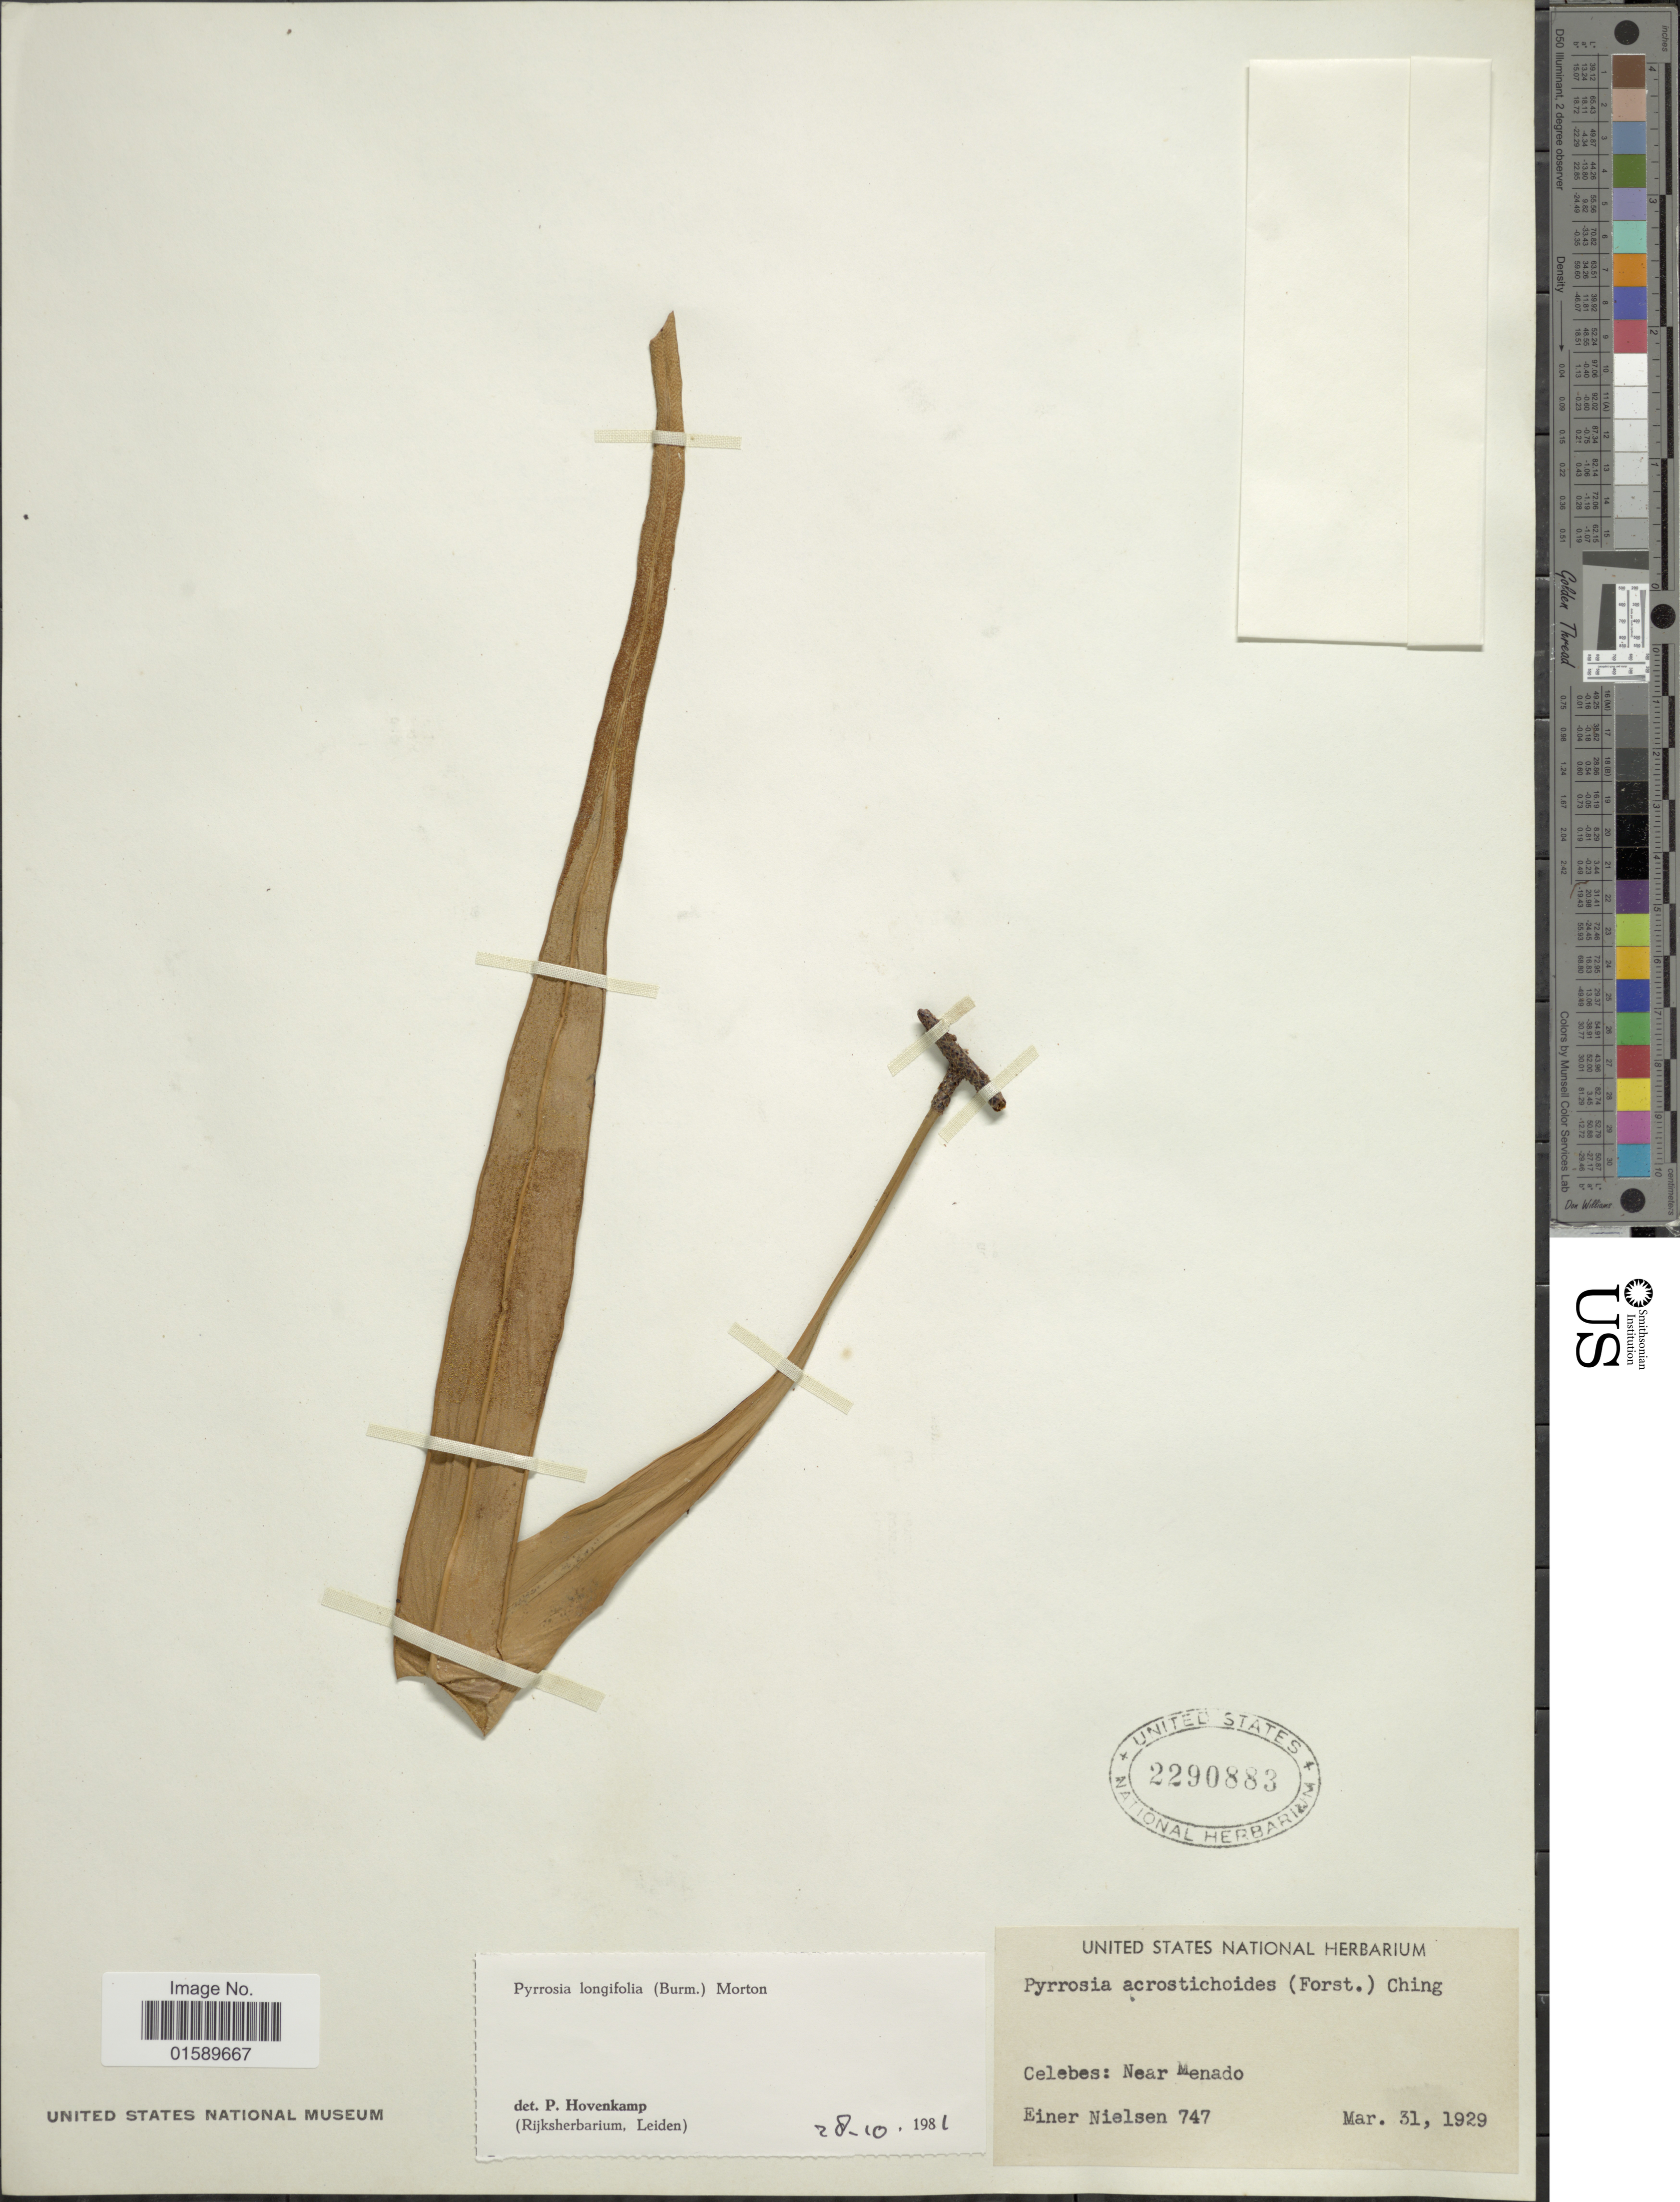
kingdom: Plantae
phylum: Tracheophyta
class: Polypodiopsida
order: Polypodiales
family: Polypodiaceae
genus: Pyrrosia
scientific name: Pyrrosia longifolia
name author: (Burm. f.) C.V. Morton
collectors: E. Nielsen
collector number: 747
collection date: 1929-03-31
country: Indonesia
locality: Celebes: Near Menado.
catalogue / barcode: US 2290883